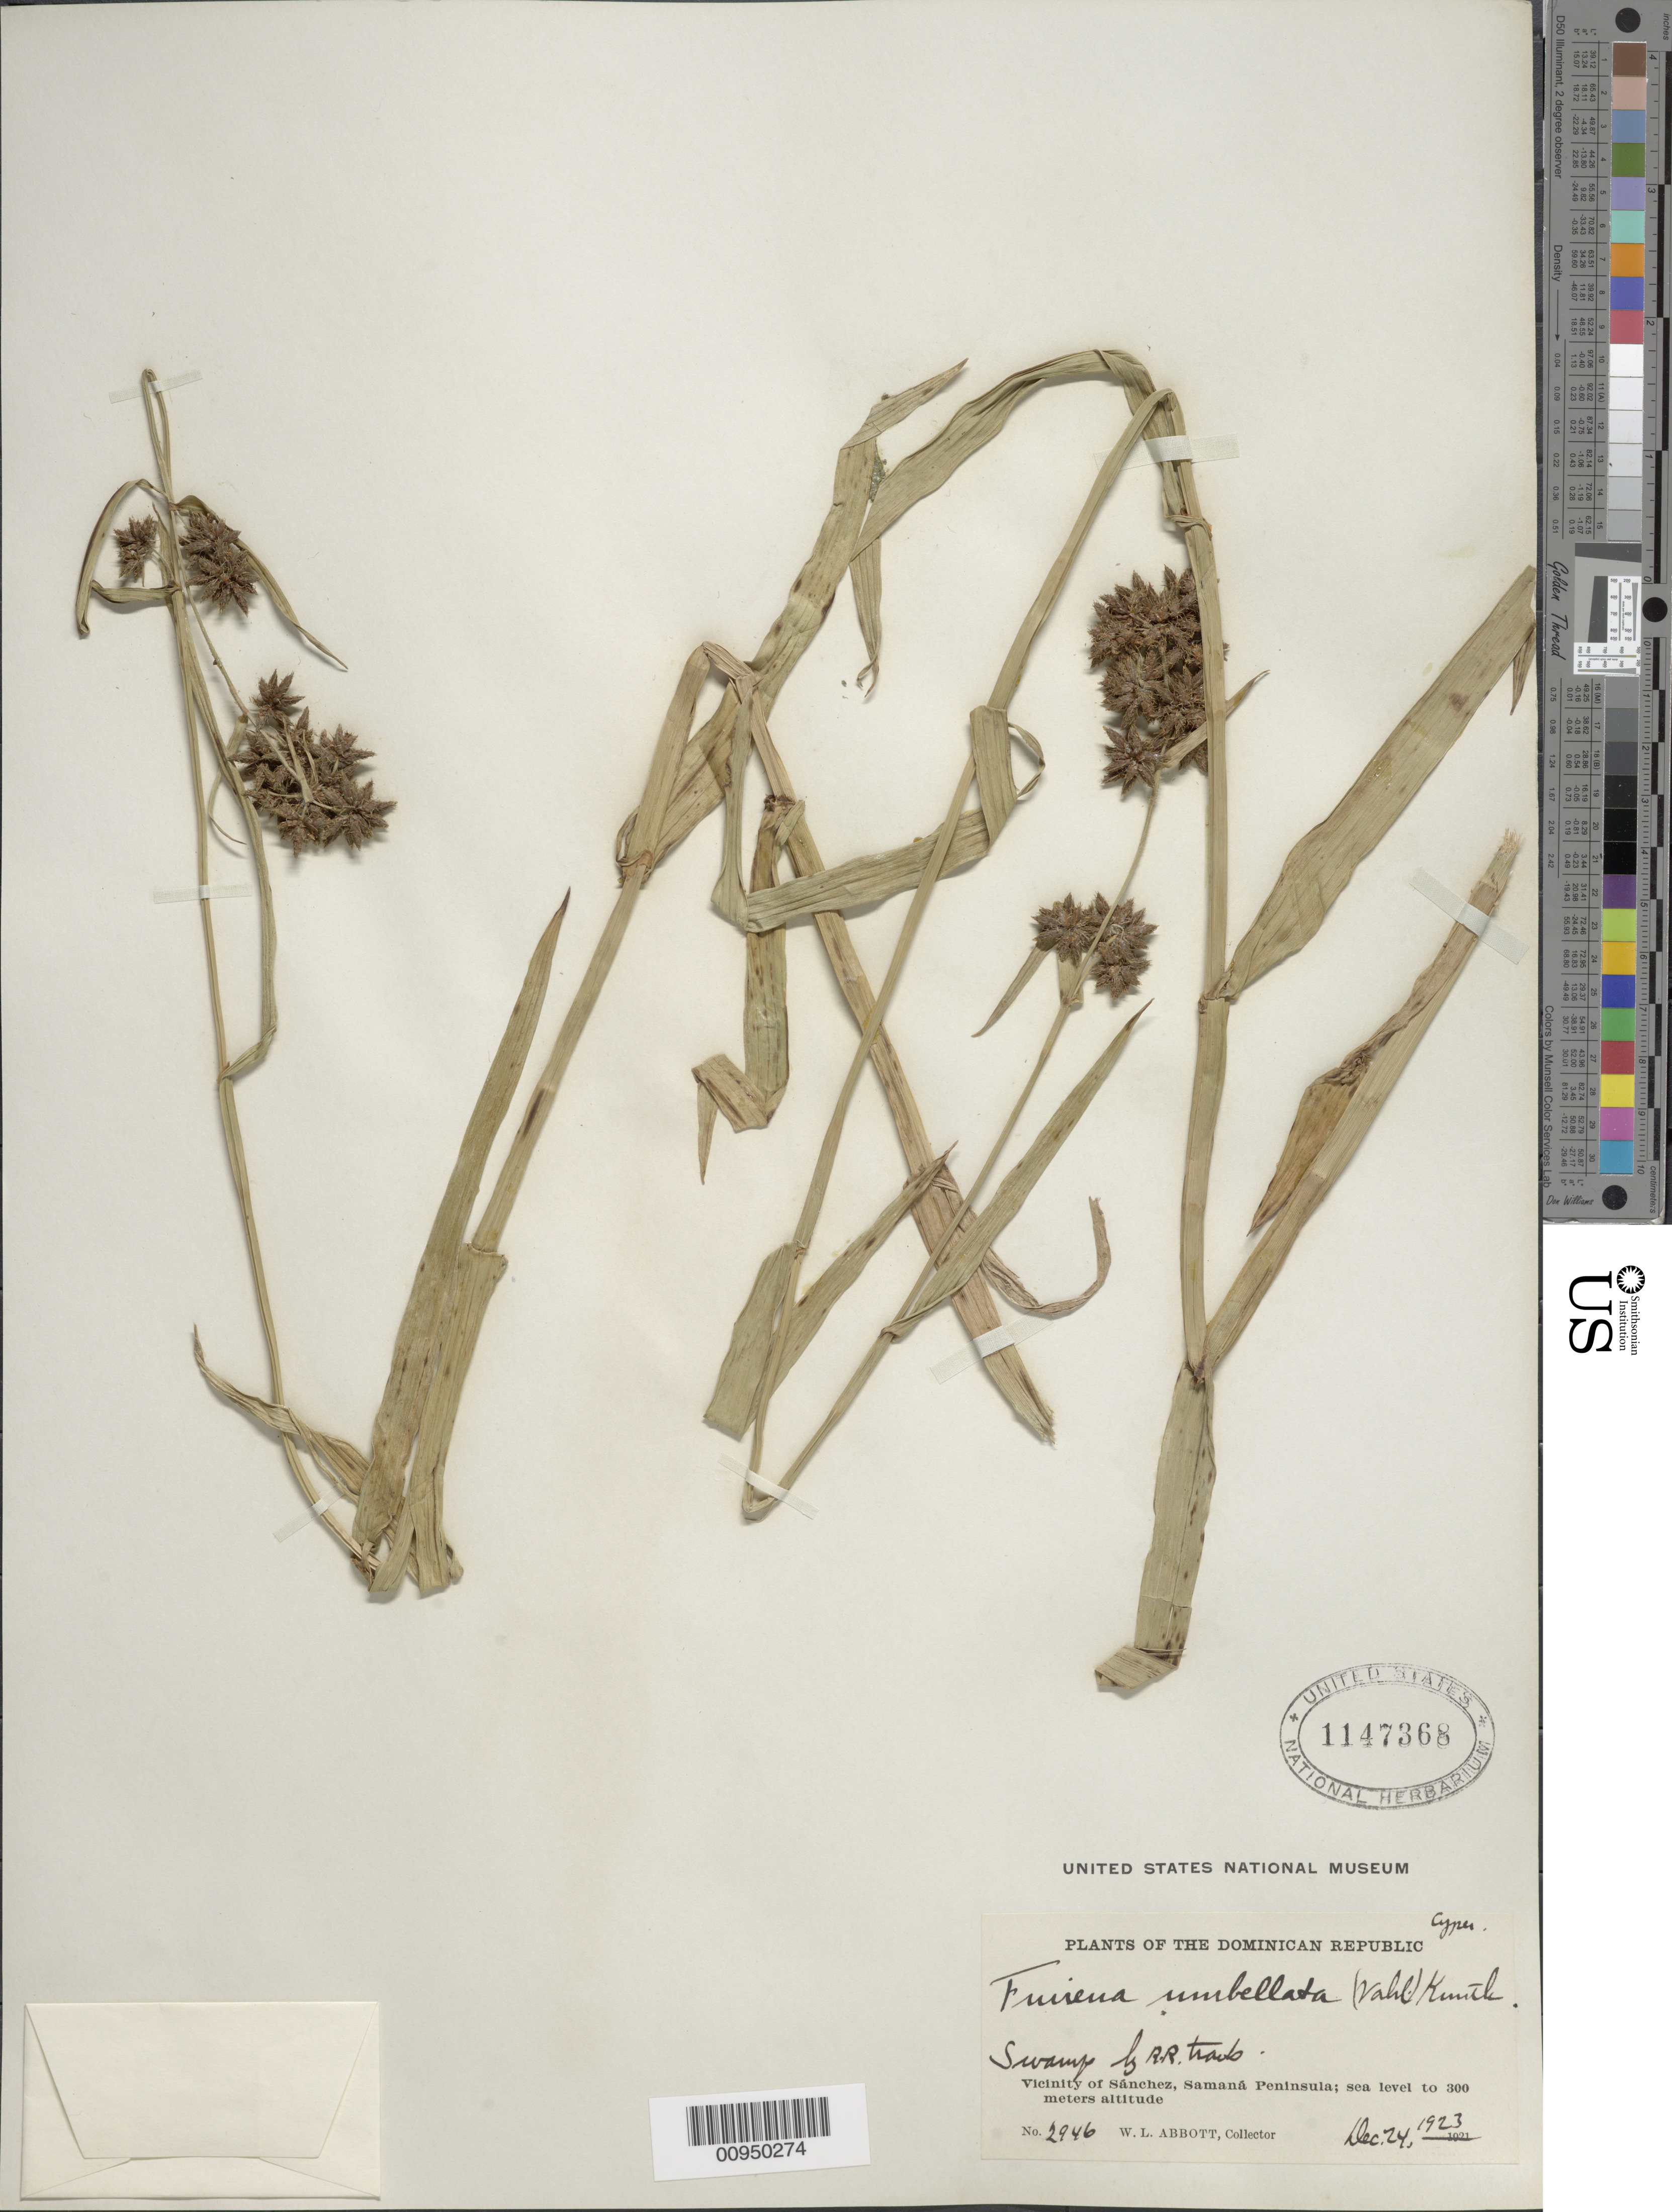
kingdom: Plantae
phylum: Tracheophyta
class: Liliopsida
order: Poales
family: Cyperaceae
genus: Fuirena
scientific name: Fuirena umbellata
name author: Rottb.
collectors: W. L. Abbott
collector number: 2946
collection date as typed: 24 Dec 1923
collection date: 1923-12-24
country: Dominican Republic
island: Hispaniola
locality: Vicinity of Sánchez, Samaná Peninsula, swamp by rail road tracks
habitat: Swamp by rail road tracks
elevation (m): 0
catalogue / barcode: US 1147368